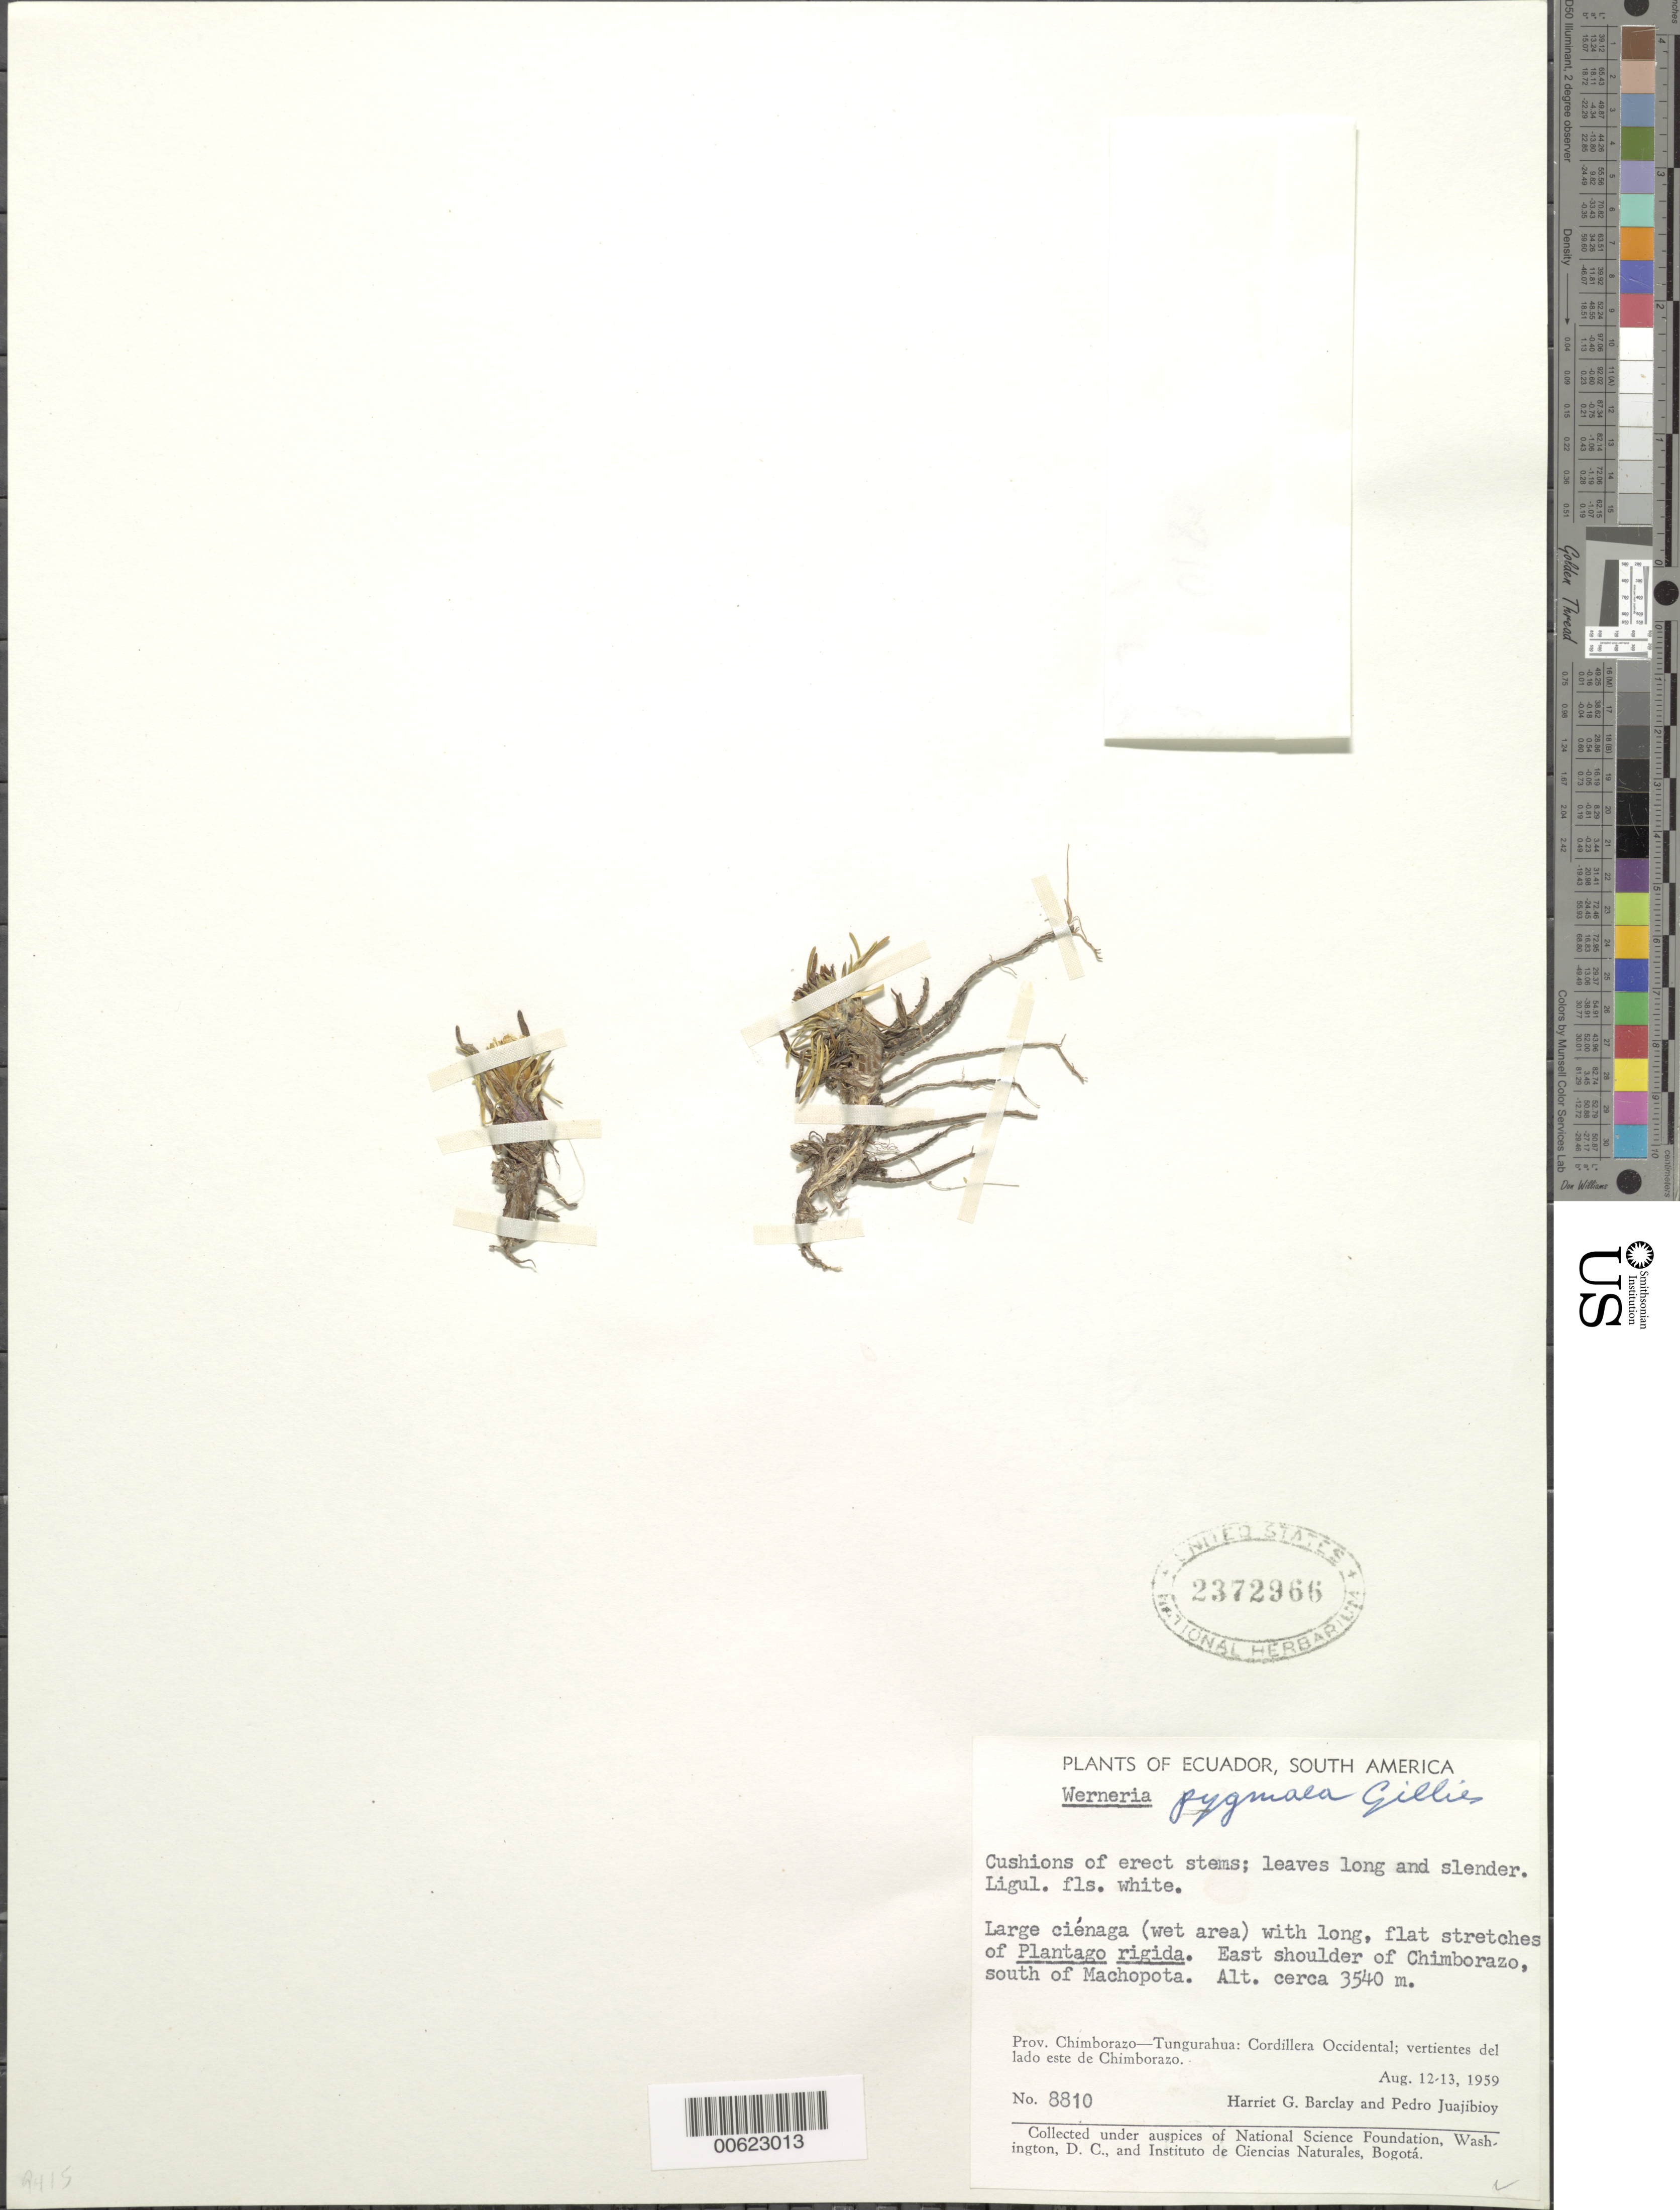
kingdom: Plantae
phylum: Tracheophyta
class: Magnoliopsida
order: Asterales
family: Asteraceae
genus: Werneria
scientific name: Werneria pygmaea complex graminifolia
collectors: H. G. Barclay & P. Juajibioy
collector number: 8810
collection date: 1959-08-12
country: Ecuador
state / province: Chimborazo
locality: Cordillera Occidental; vertientes del lado este de Chimborazo. East shoulder of Chimborazo, south of Machopota. (prob. Mocha)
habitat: Large cienaga with Plantago rigida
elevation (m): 3540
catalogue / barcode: US 2372966